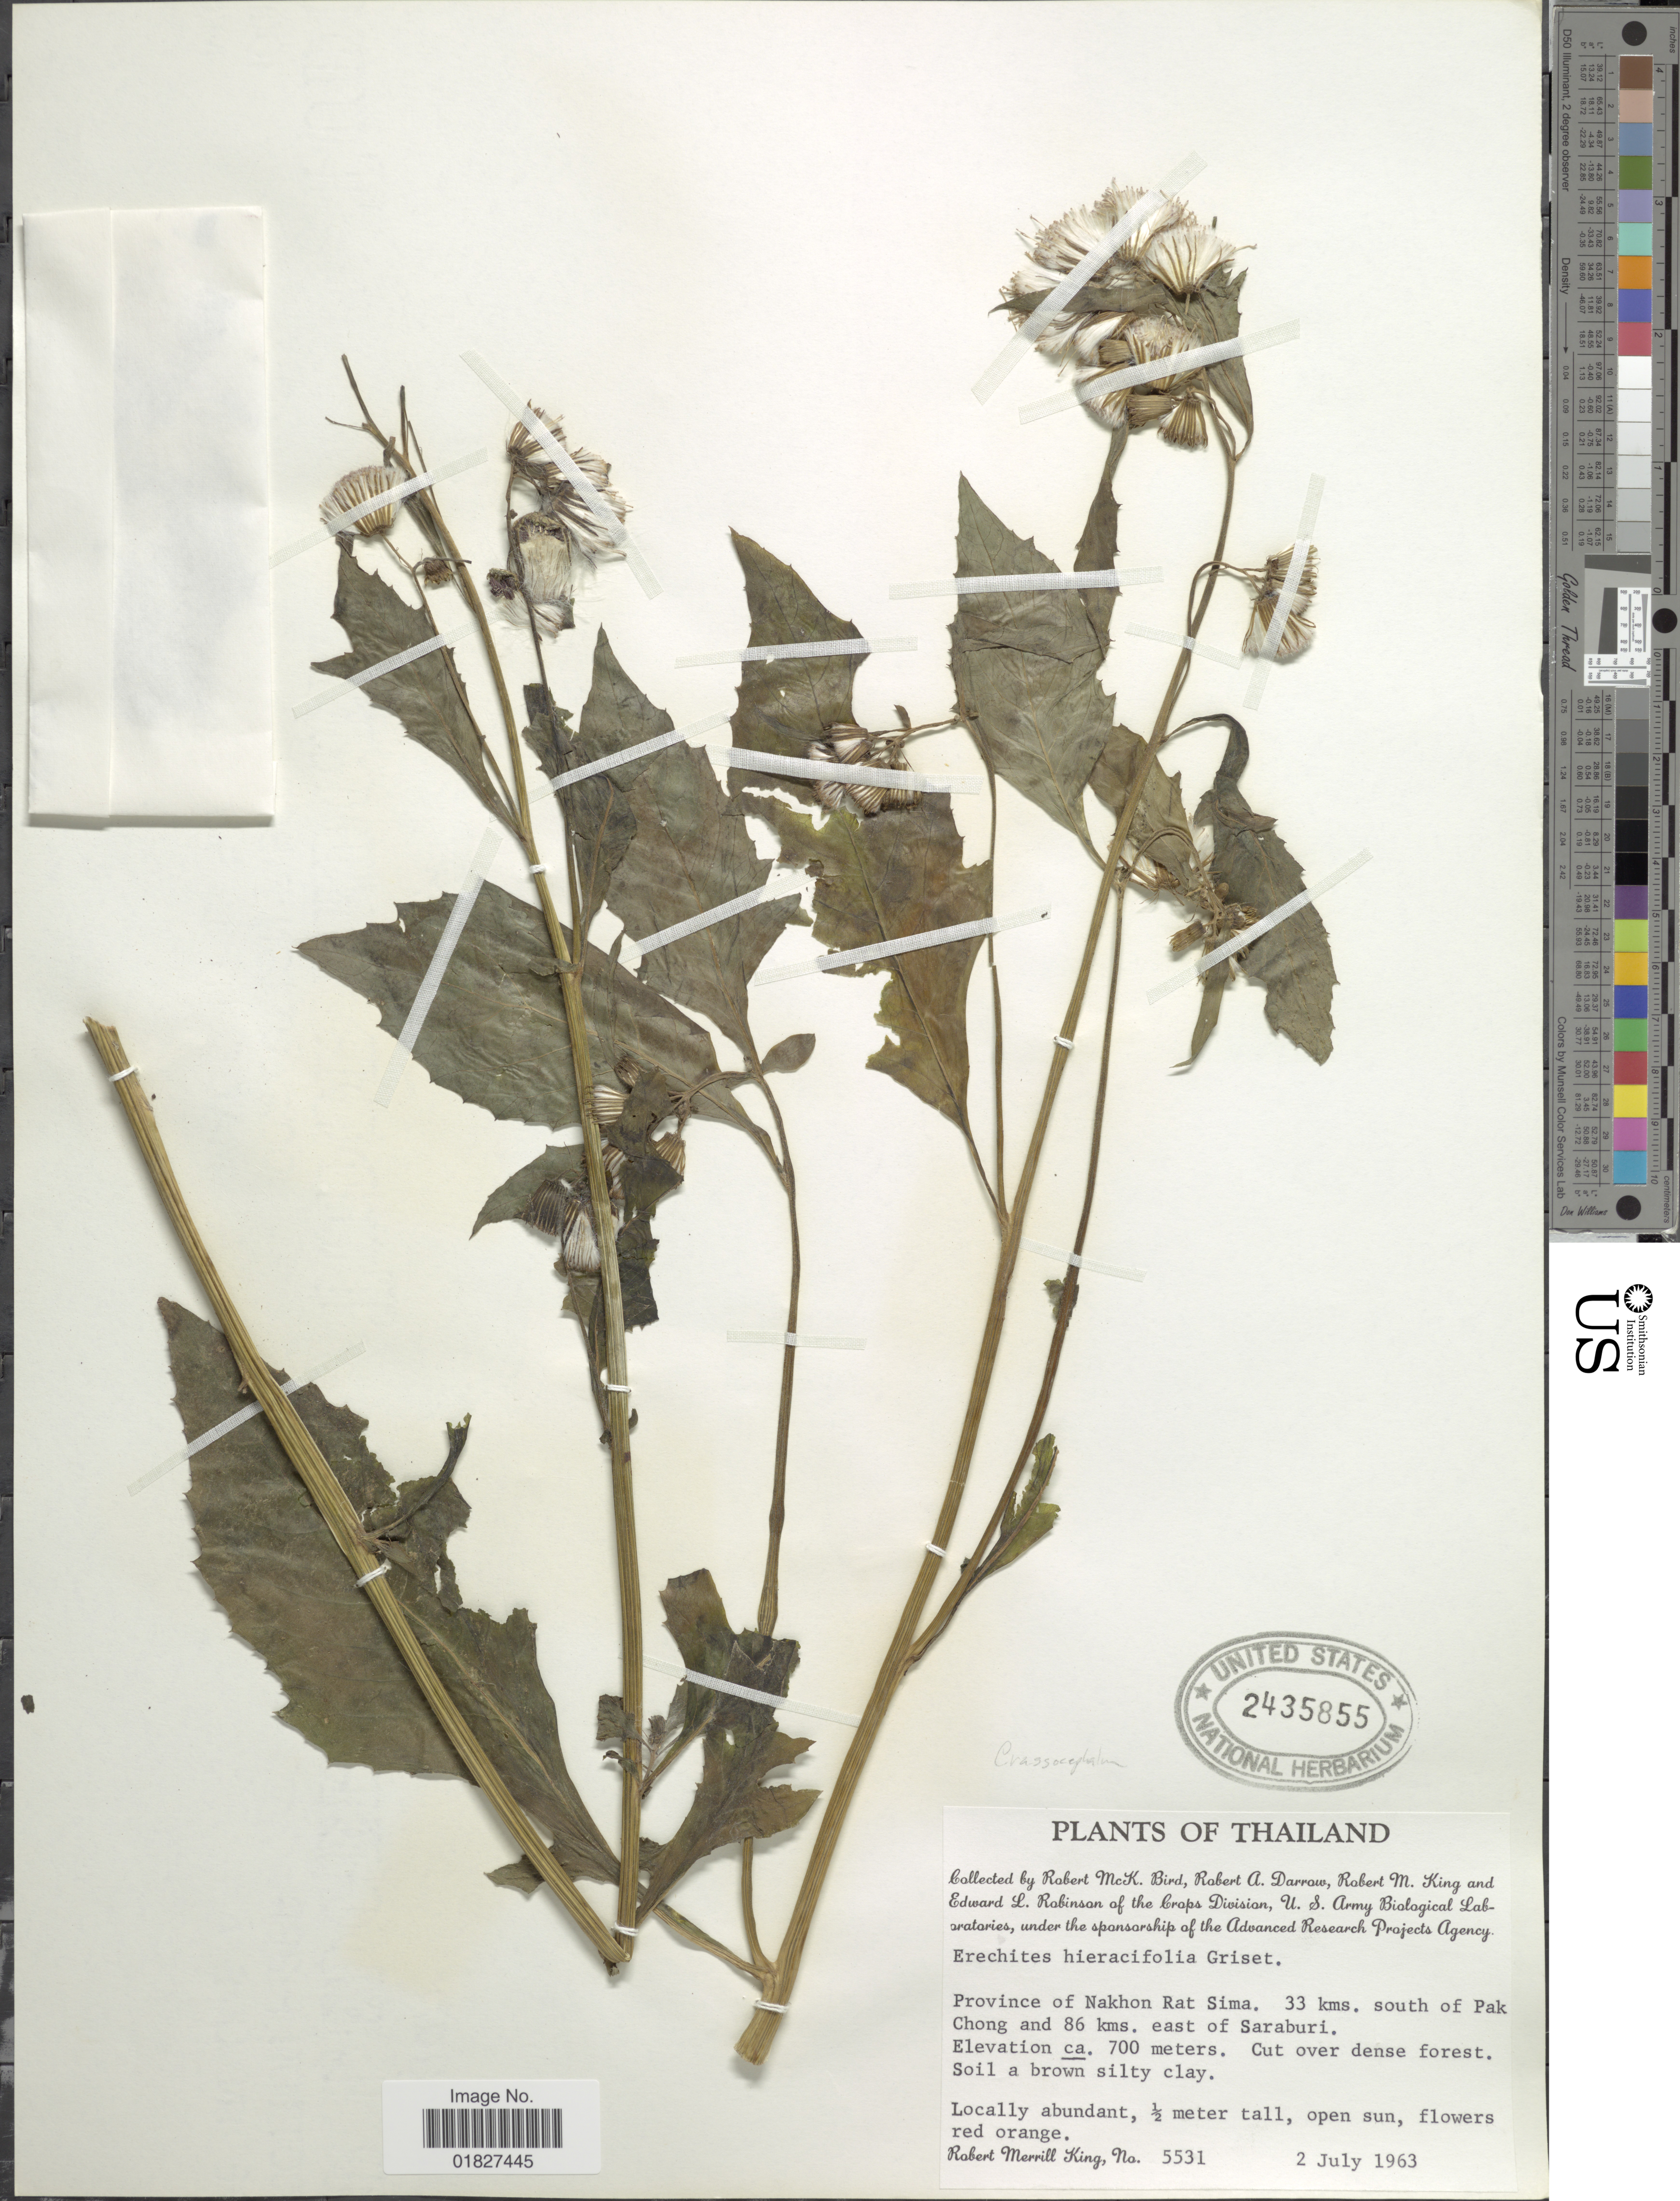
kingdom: Plantae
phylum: Tracheophyta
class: Magnoliopsida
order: Asterales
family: Asteraceae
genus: Crassocephalum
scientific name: Crassocephalum crepidioides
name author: (Benth.) S. Moore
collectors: R. M. King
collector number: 5531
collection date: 1963-07-02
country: Thailand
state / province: Nakhon Ratchasima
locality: Province of Nakhon Rat Sima, 33 kms south of Pak Chong and 86 kms east of Saraburi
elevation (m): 700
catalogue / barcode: US 2435855